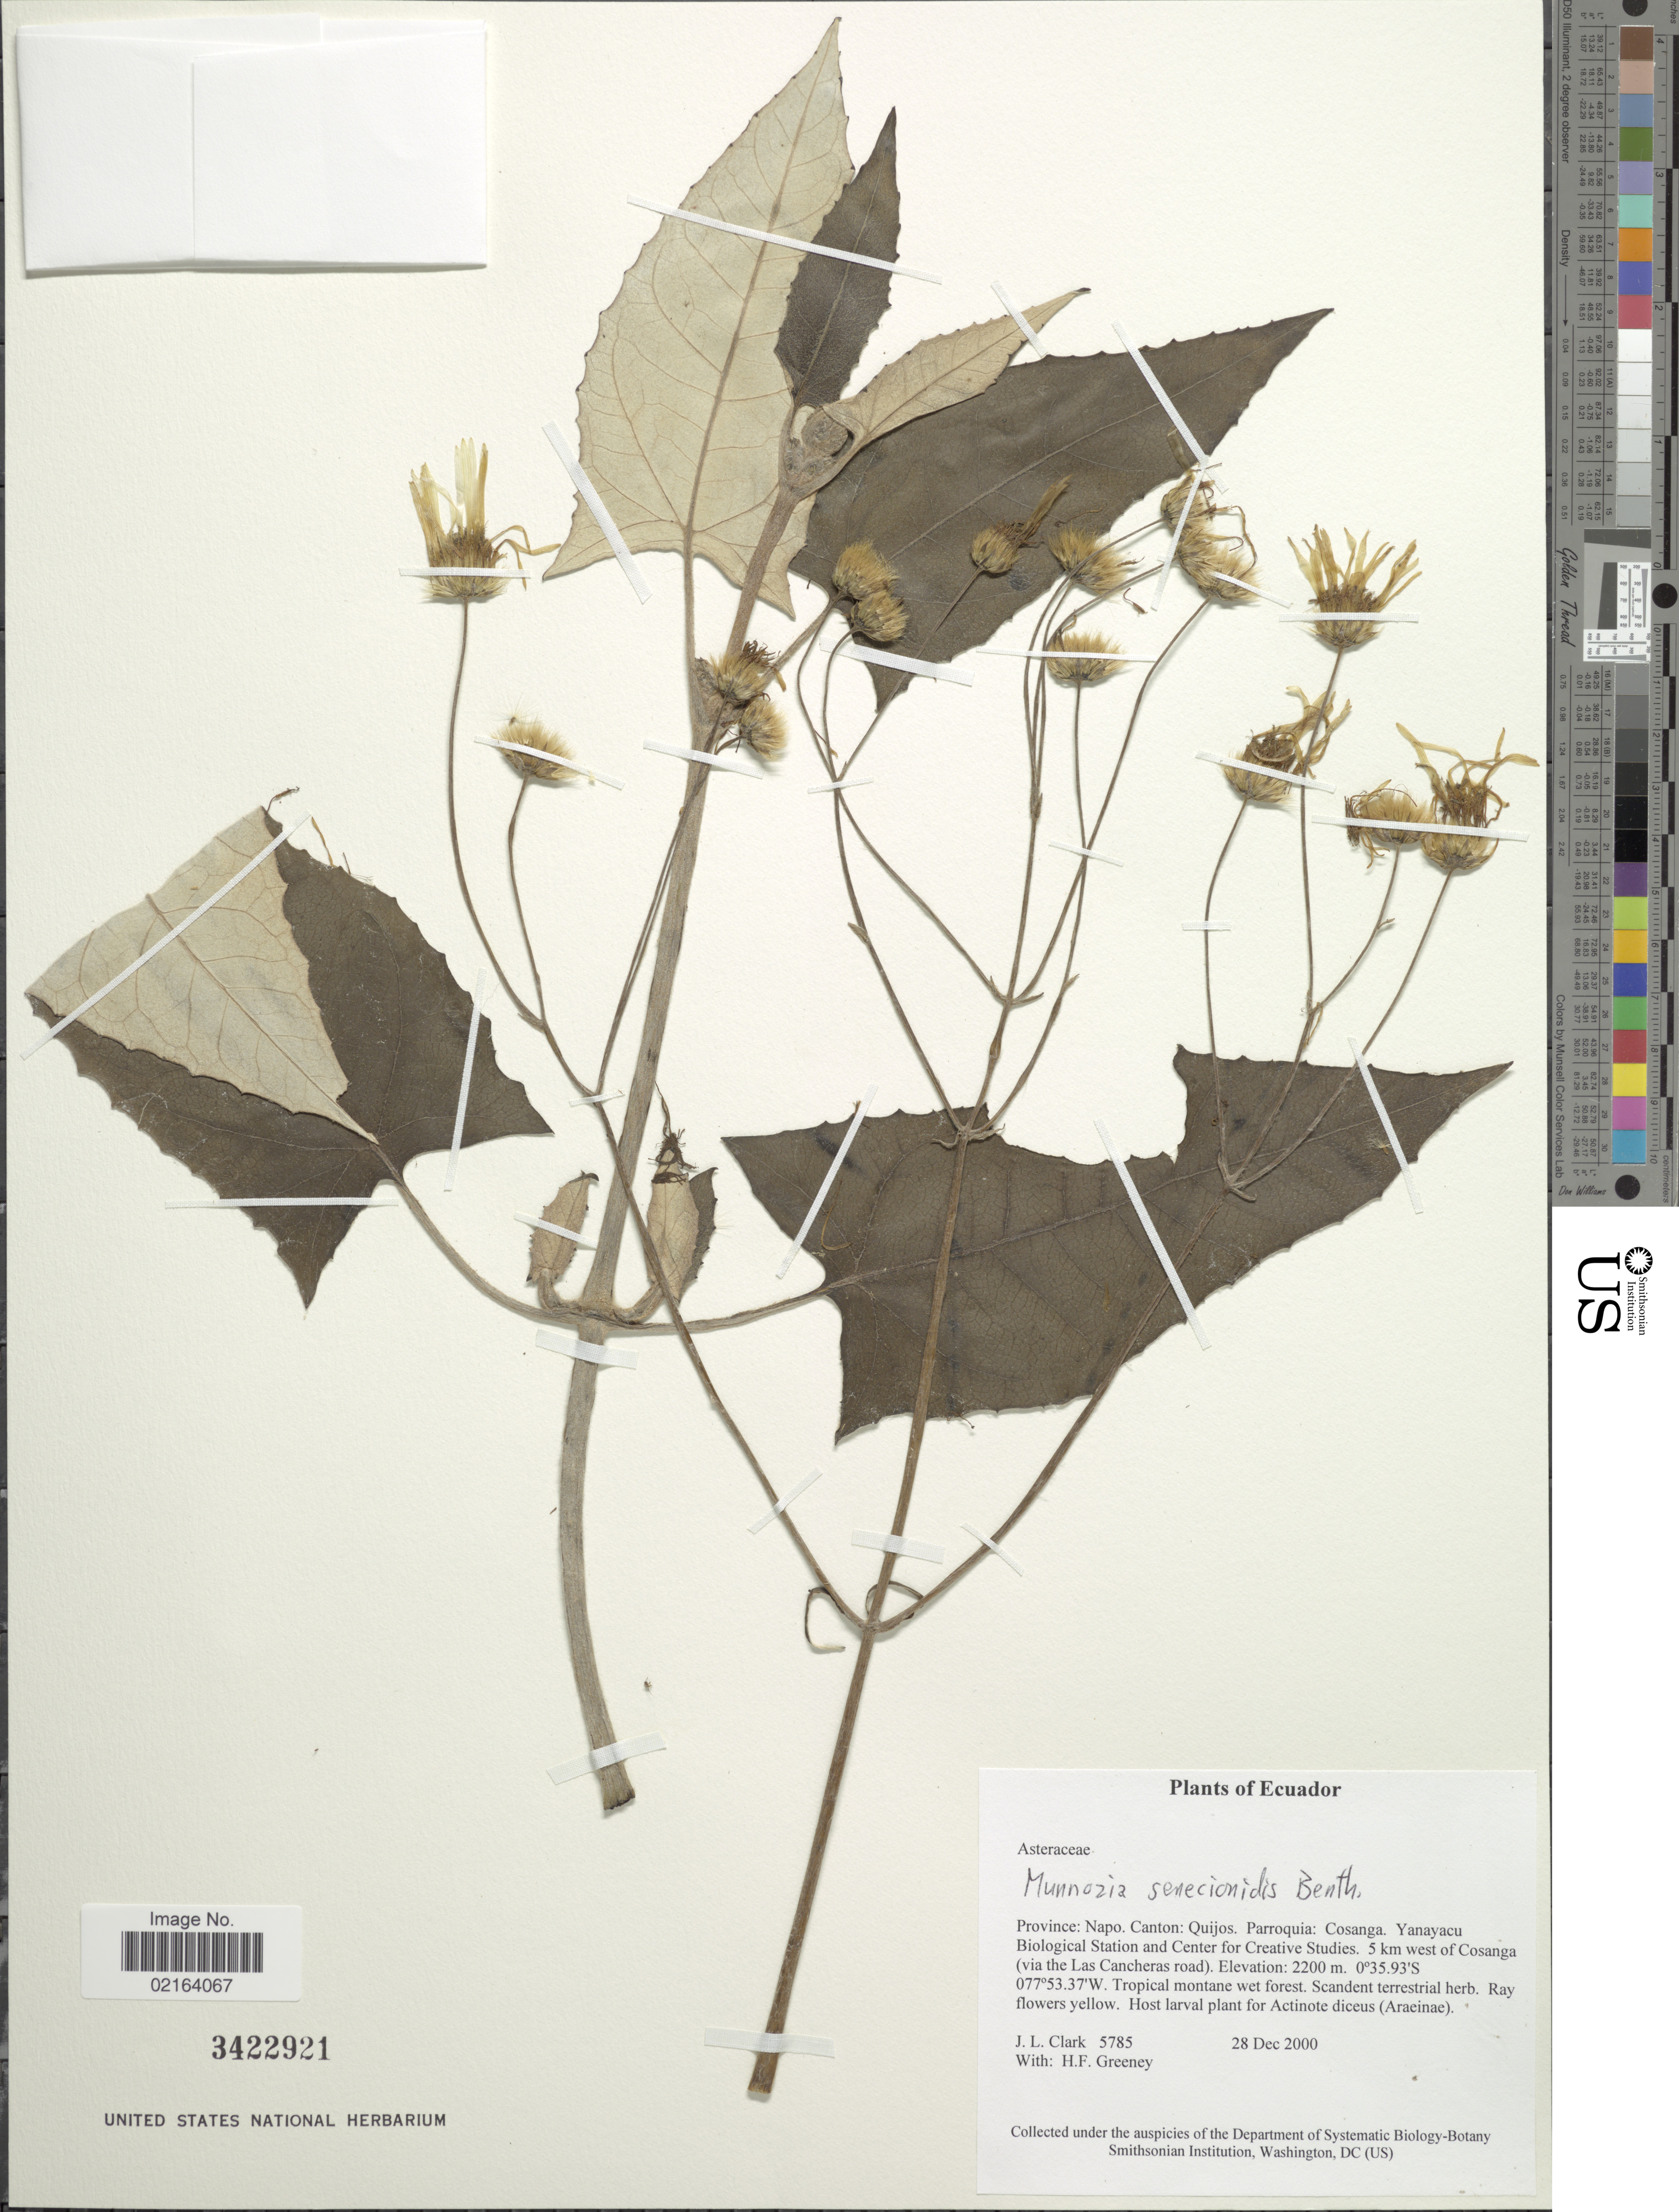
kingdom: Plantae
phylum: Tracheophyta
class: Magnoliopsida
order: Asterales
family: Asteraceae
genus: Munnozia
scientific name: Munnozia senecionidis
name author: Benth.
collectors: J. L. Clark & H. Greeney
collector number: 5785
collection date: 2000-12-28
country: Ecuador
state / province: Napo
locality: Province: Napo, Canton: Quijos, Parriquia: Cosanga, Yanayacu Biological Station and Centre for Creative Studies, 5 km west of Cosanga (via the las Cancheras road)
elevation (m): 2200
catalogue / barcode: US 3422921